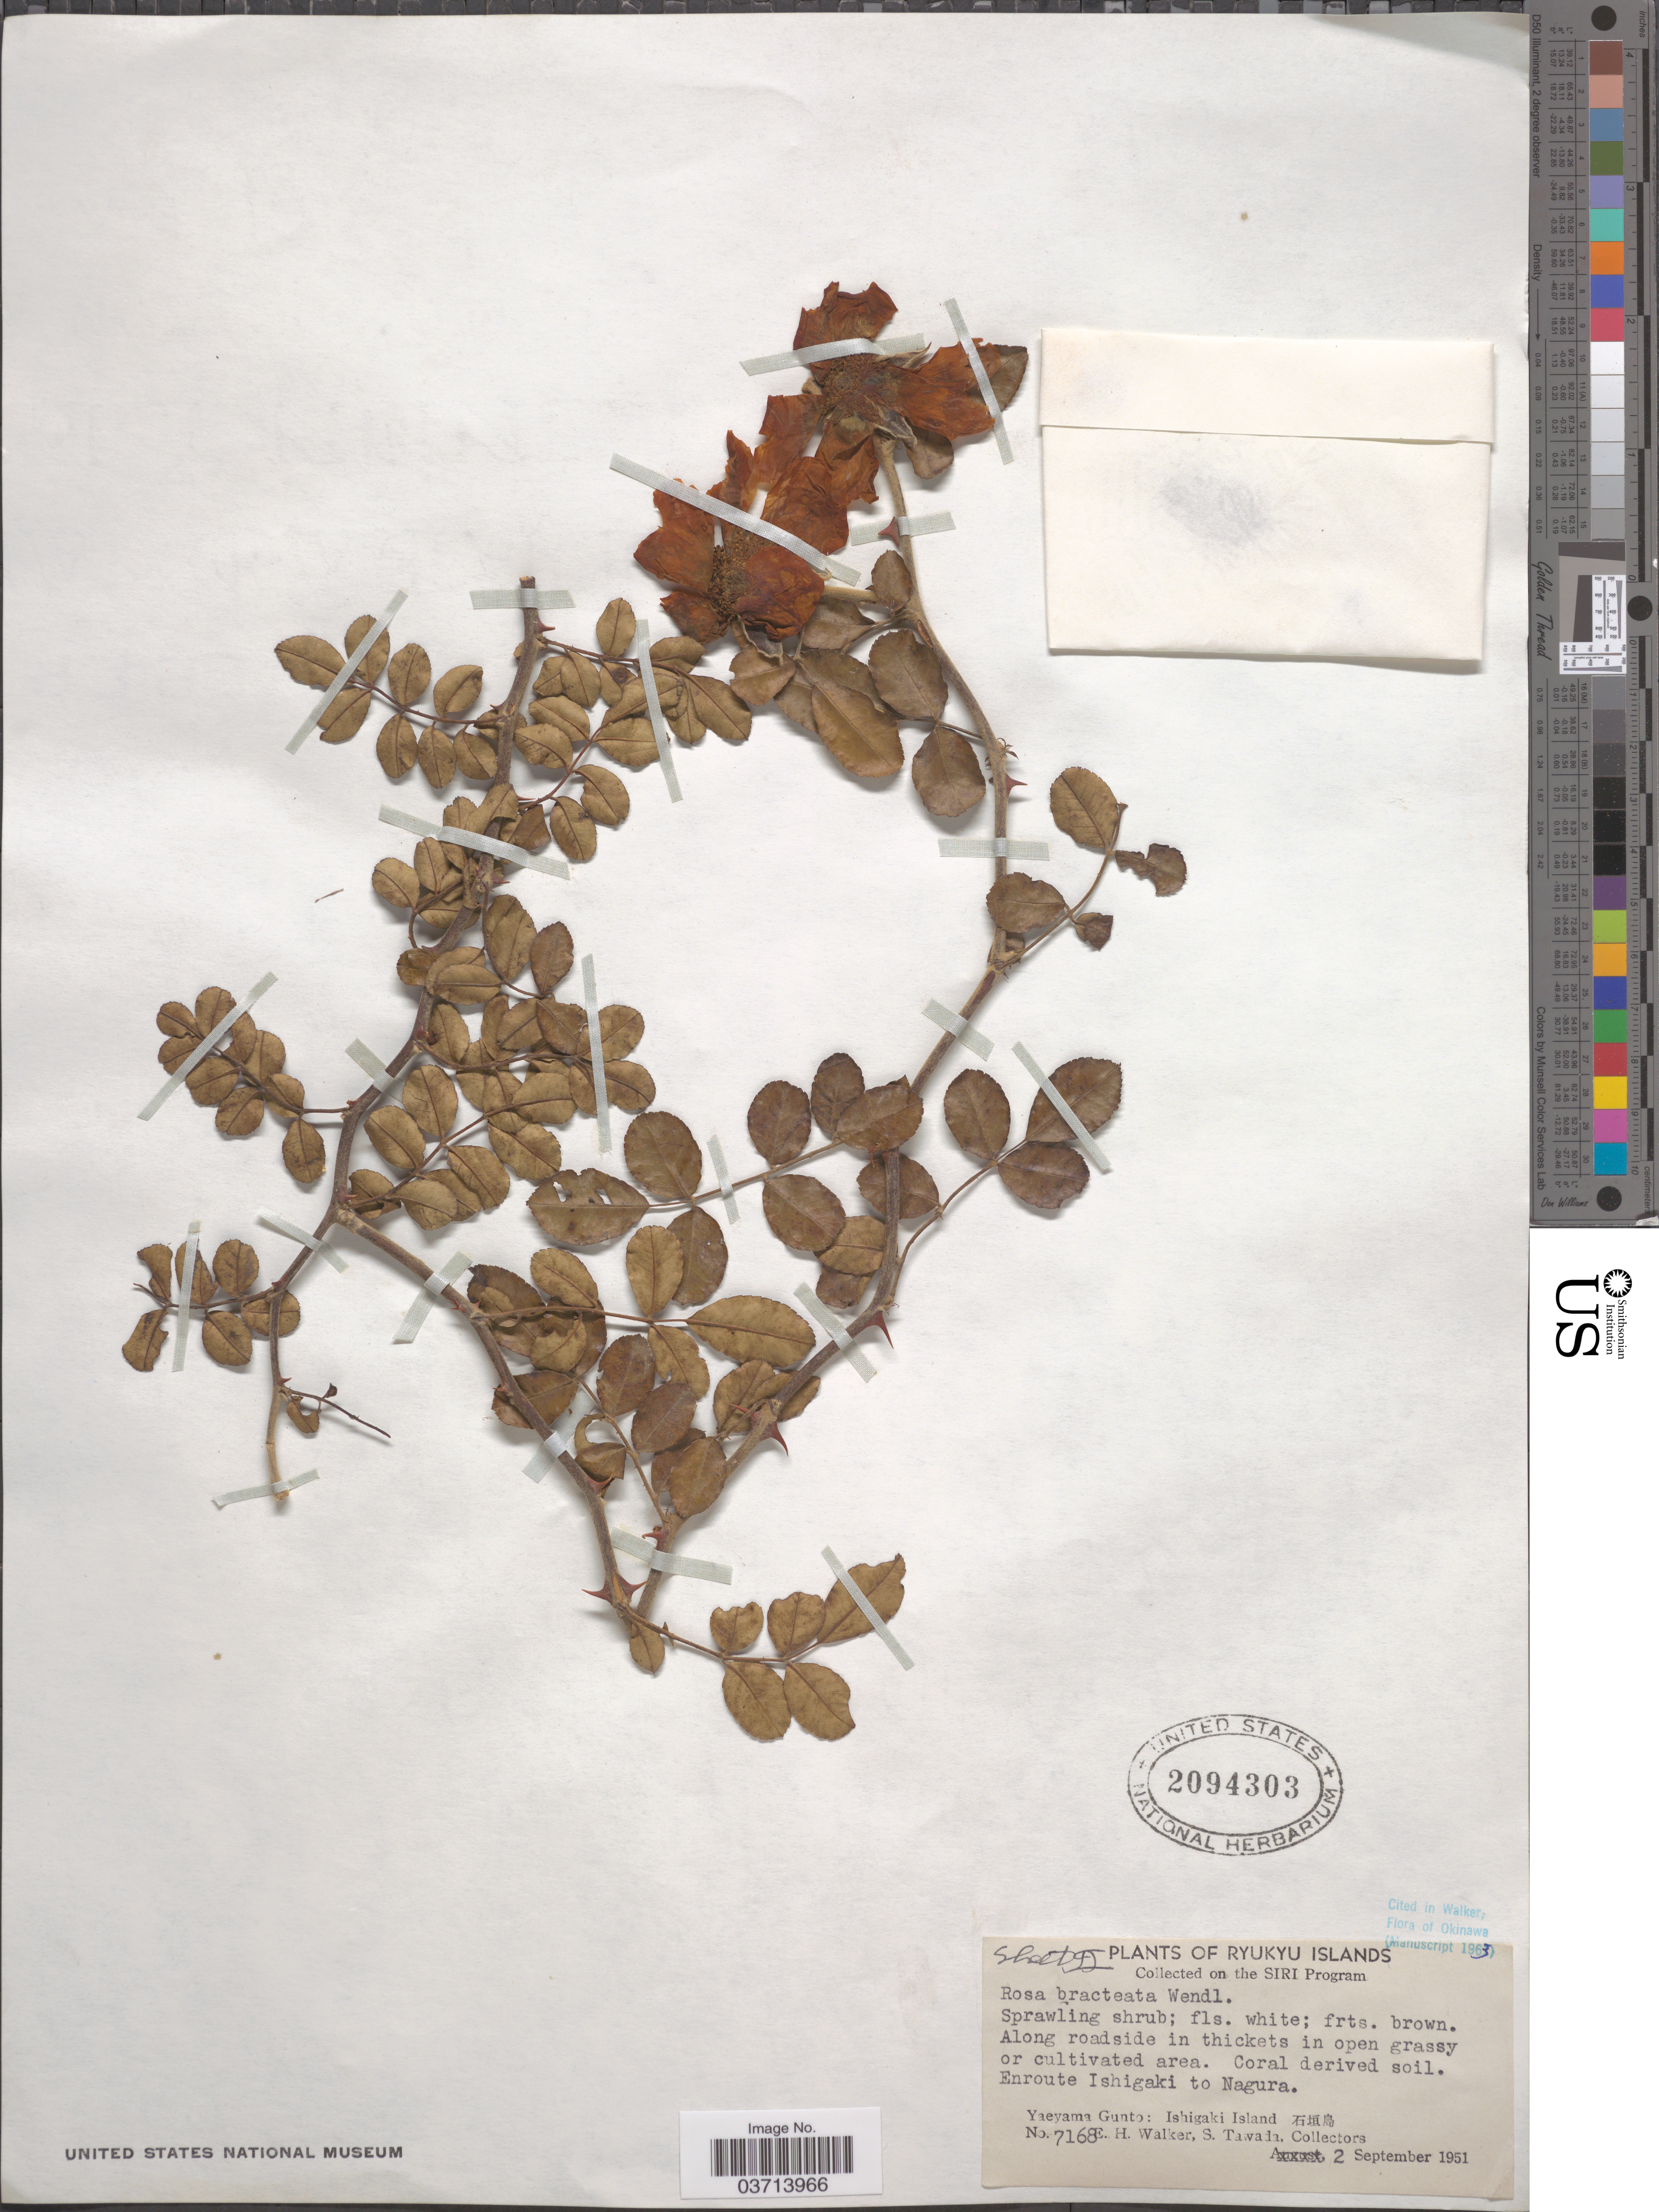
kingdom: Plantae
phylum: Tracheophyta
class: Magnoliopsida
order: Rosales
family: Rosaceae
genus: Rosa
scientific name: Rosa bracteata var. typica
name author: Lindl.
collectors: E. H. Walker & S. Tawada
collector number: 7168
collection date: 1951-09-02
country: Japan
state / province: Okinawa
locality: Ryukyu Islands. Enroute Ishigaki to Nagura. Yaeyama Gunto: Ishigaki Island X.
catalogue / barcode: US 2094303